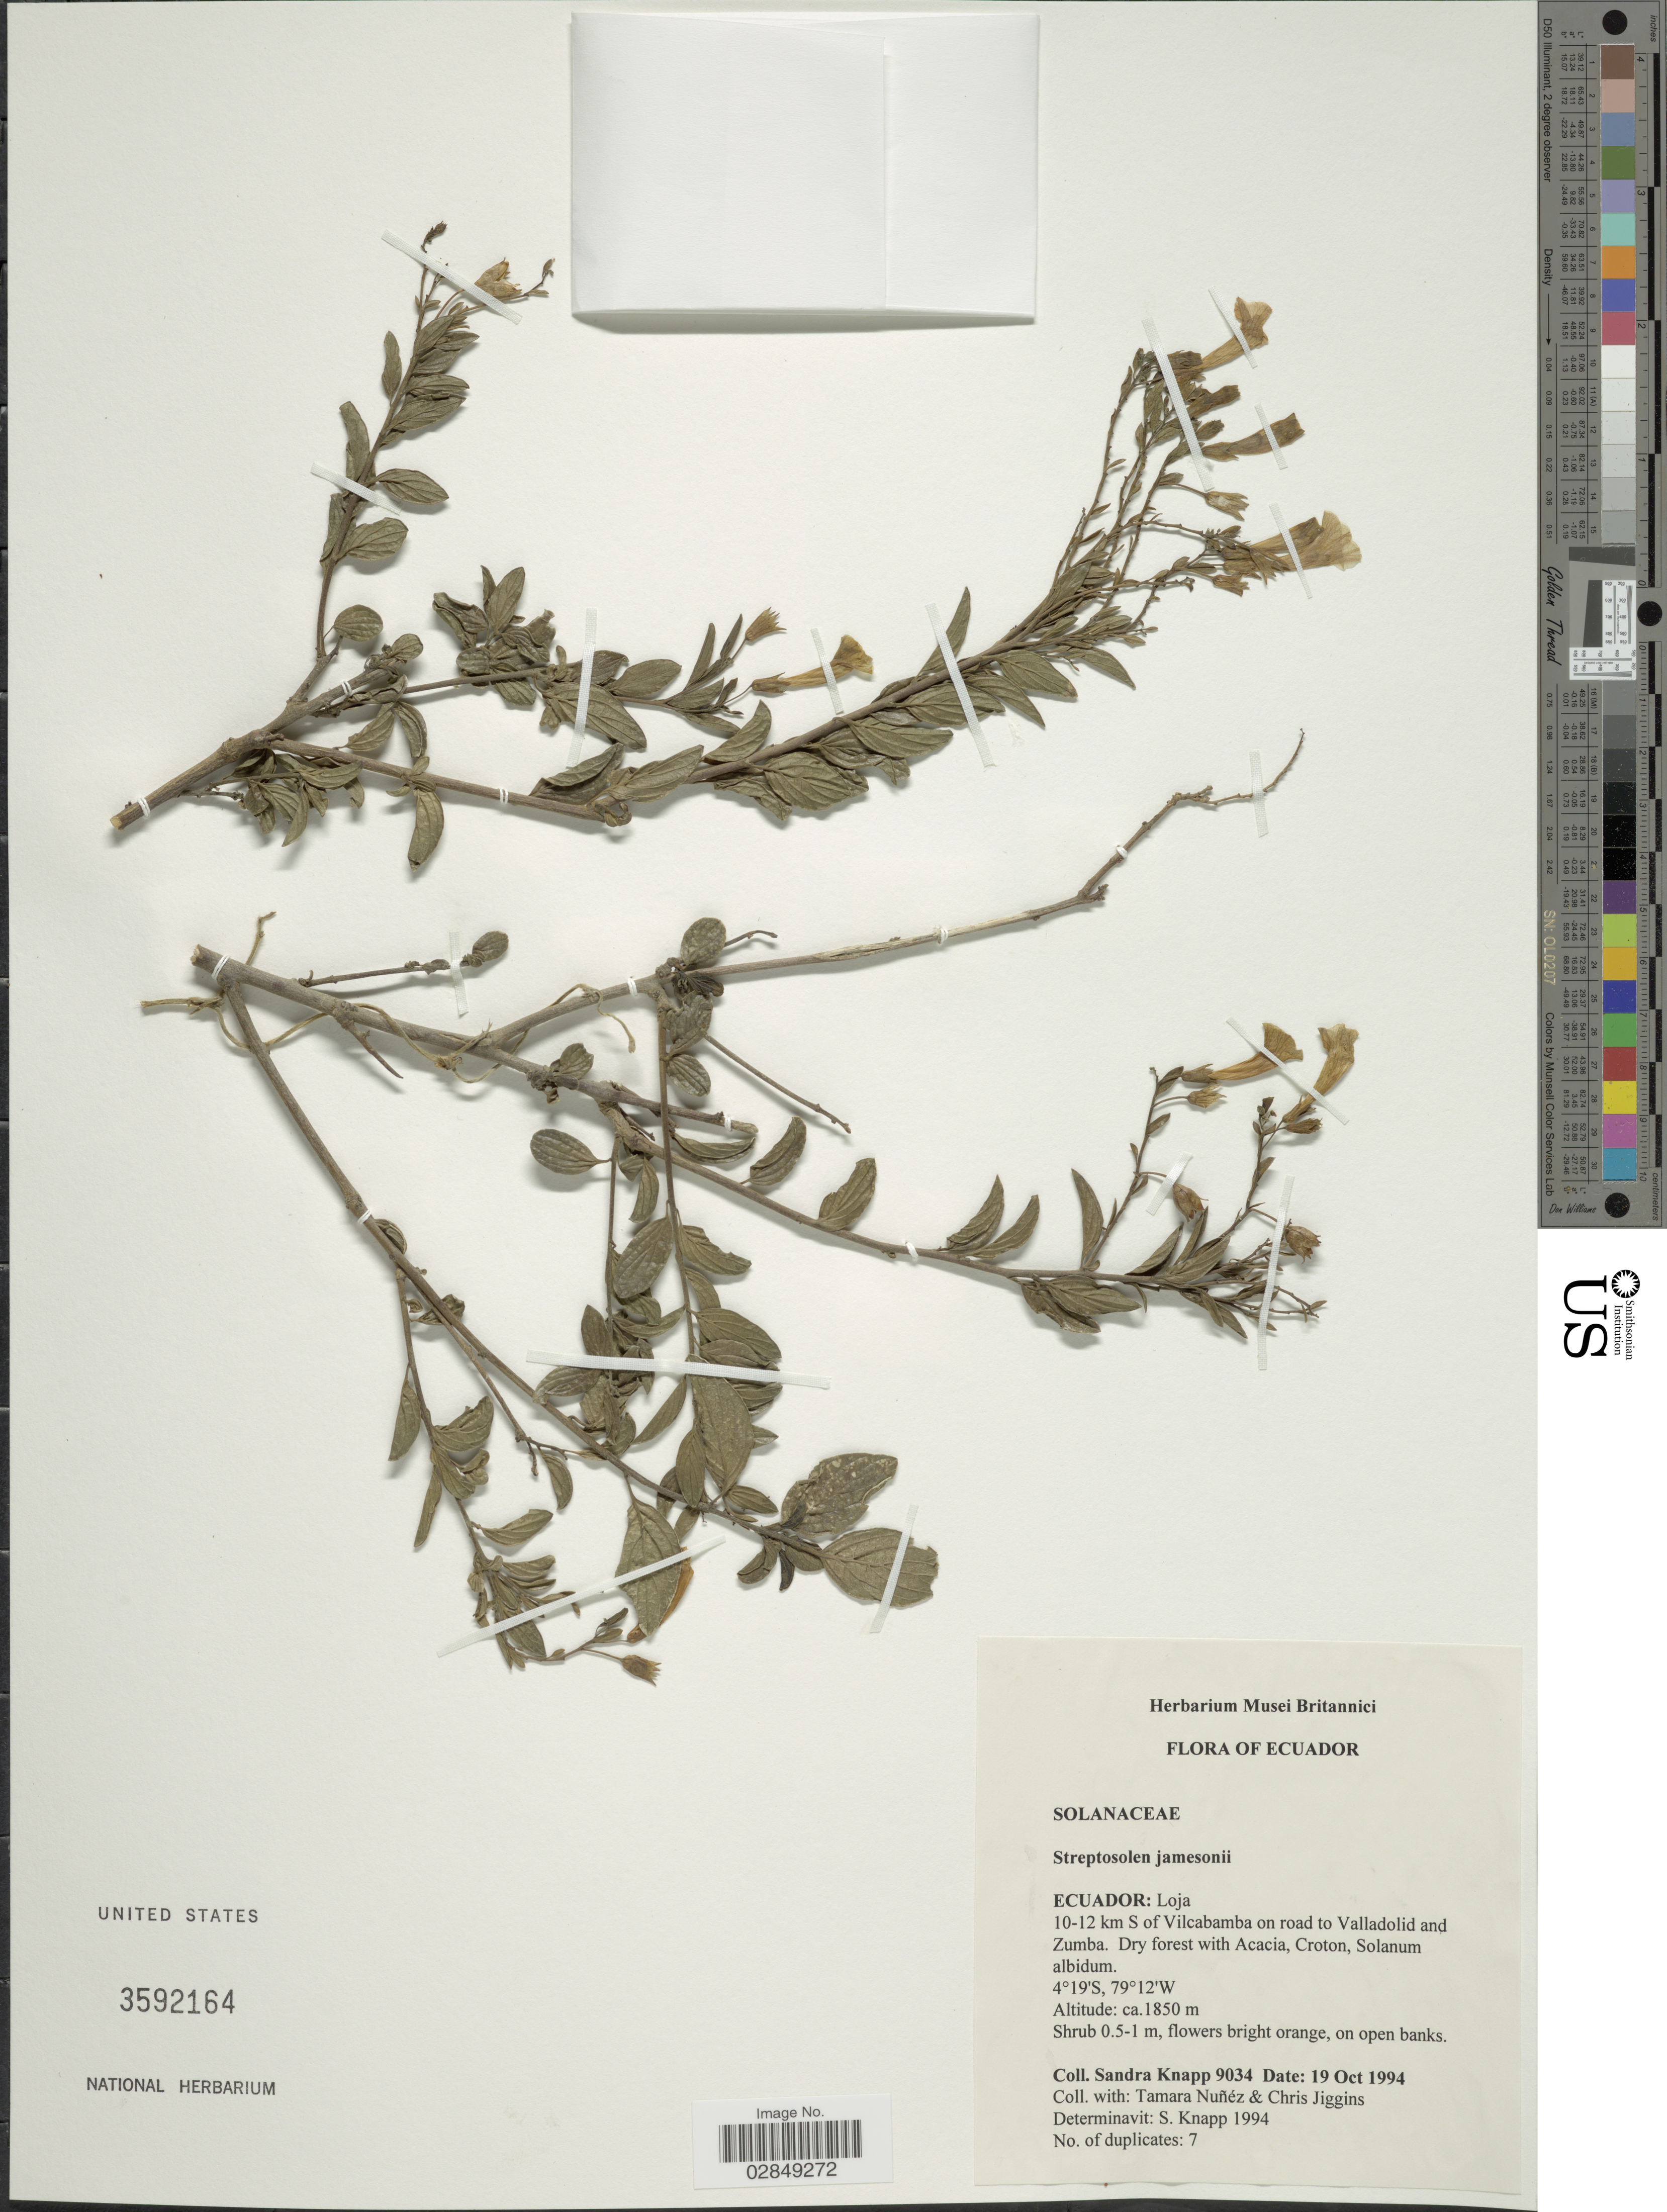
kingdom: Plantae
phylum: Tracheophyta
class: Magnoliopsida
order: Solanales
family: Solanaceae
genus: Streptosolen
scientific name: Streptosolen jamesonii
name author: (Benth.) Miers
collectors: S. Knapp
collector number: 9034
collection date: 1994-10-19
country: Ecuador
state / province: Loja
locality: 10-12 km S of Vilcabamba on road to Valladolid and Zumba.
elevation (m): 1850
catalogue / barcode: US 3592164